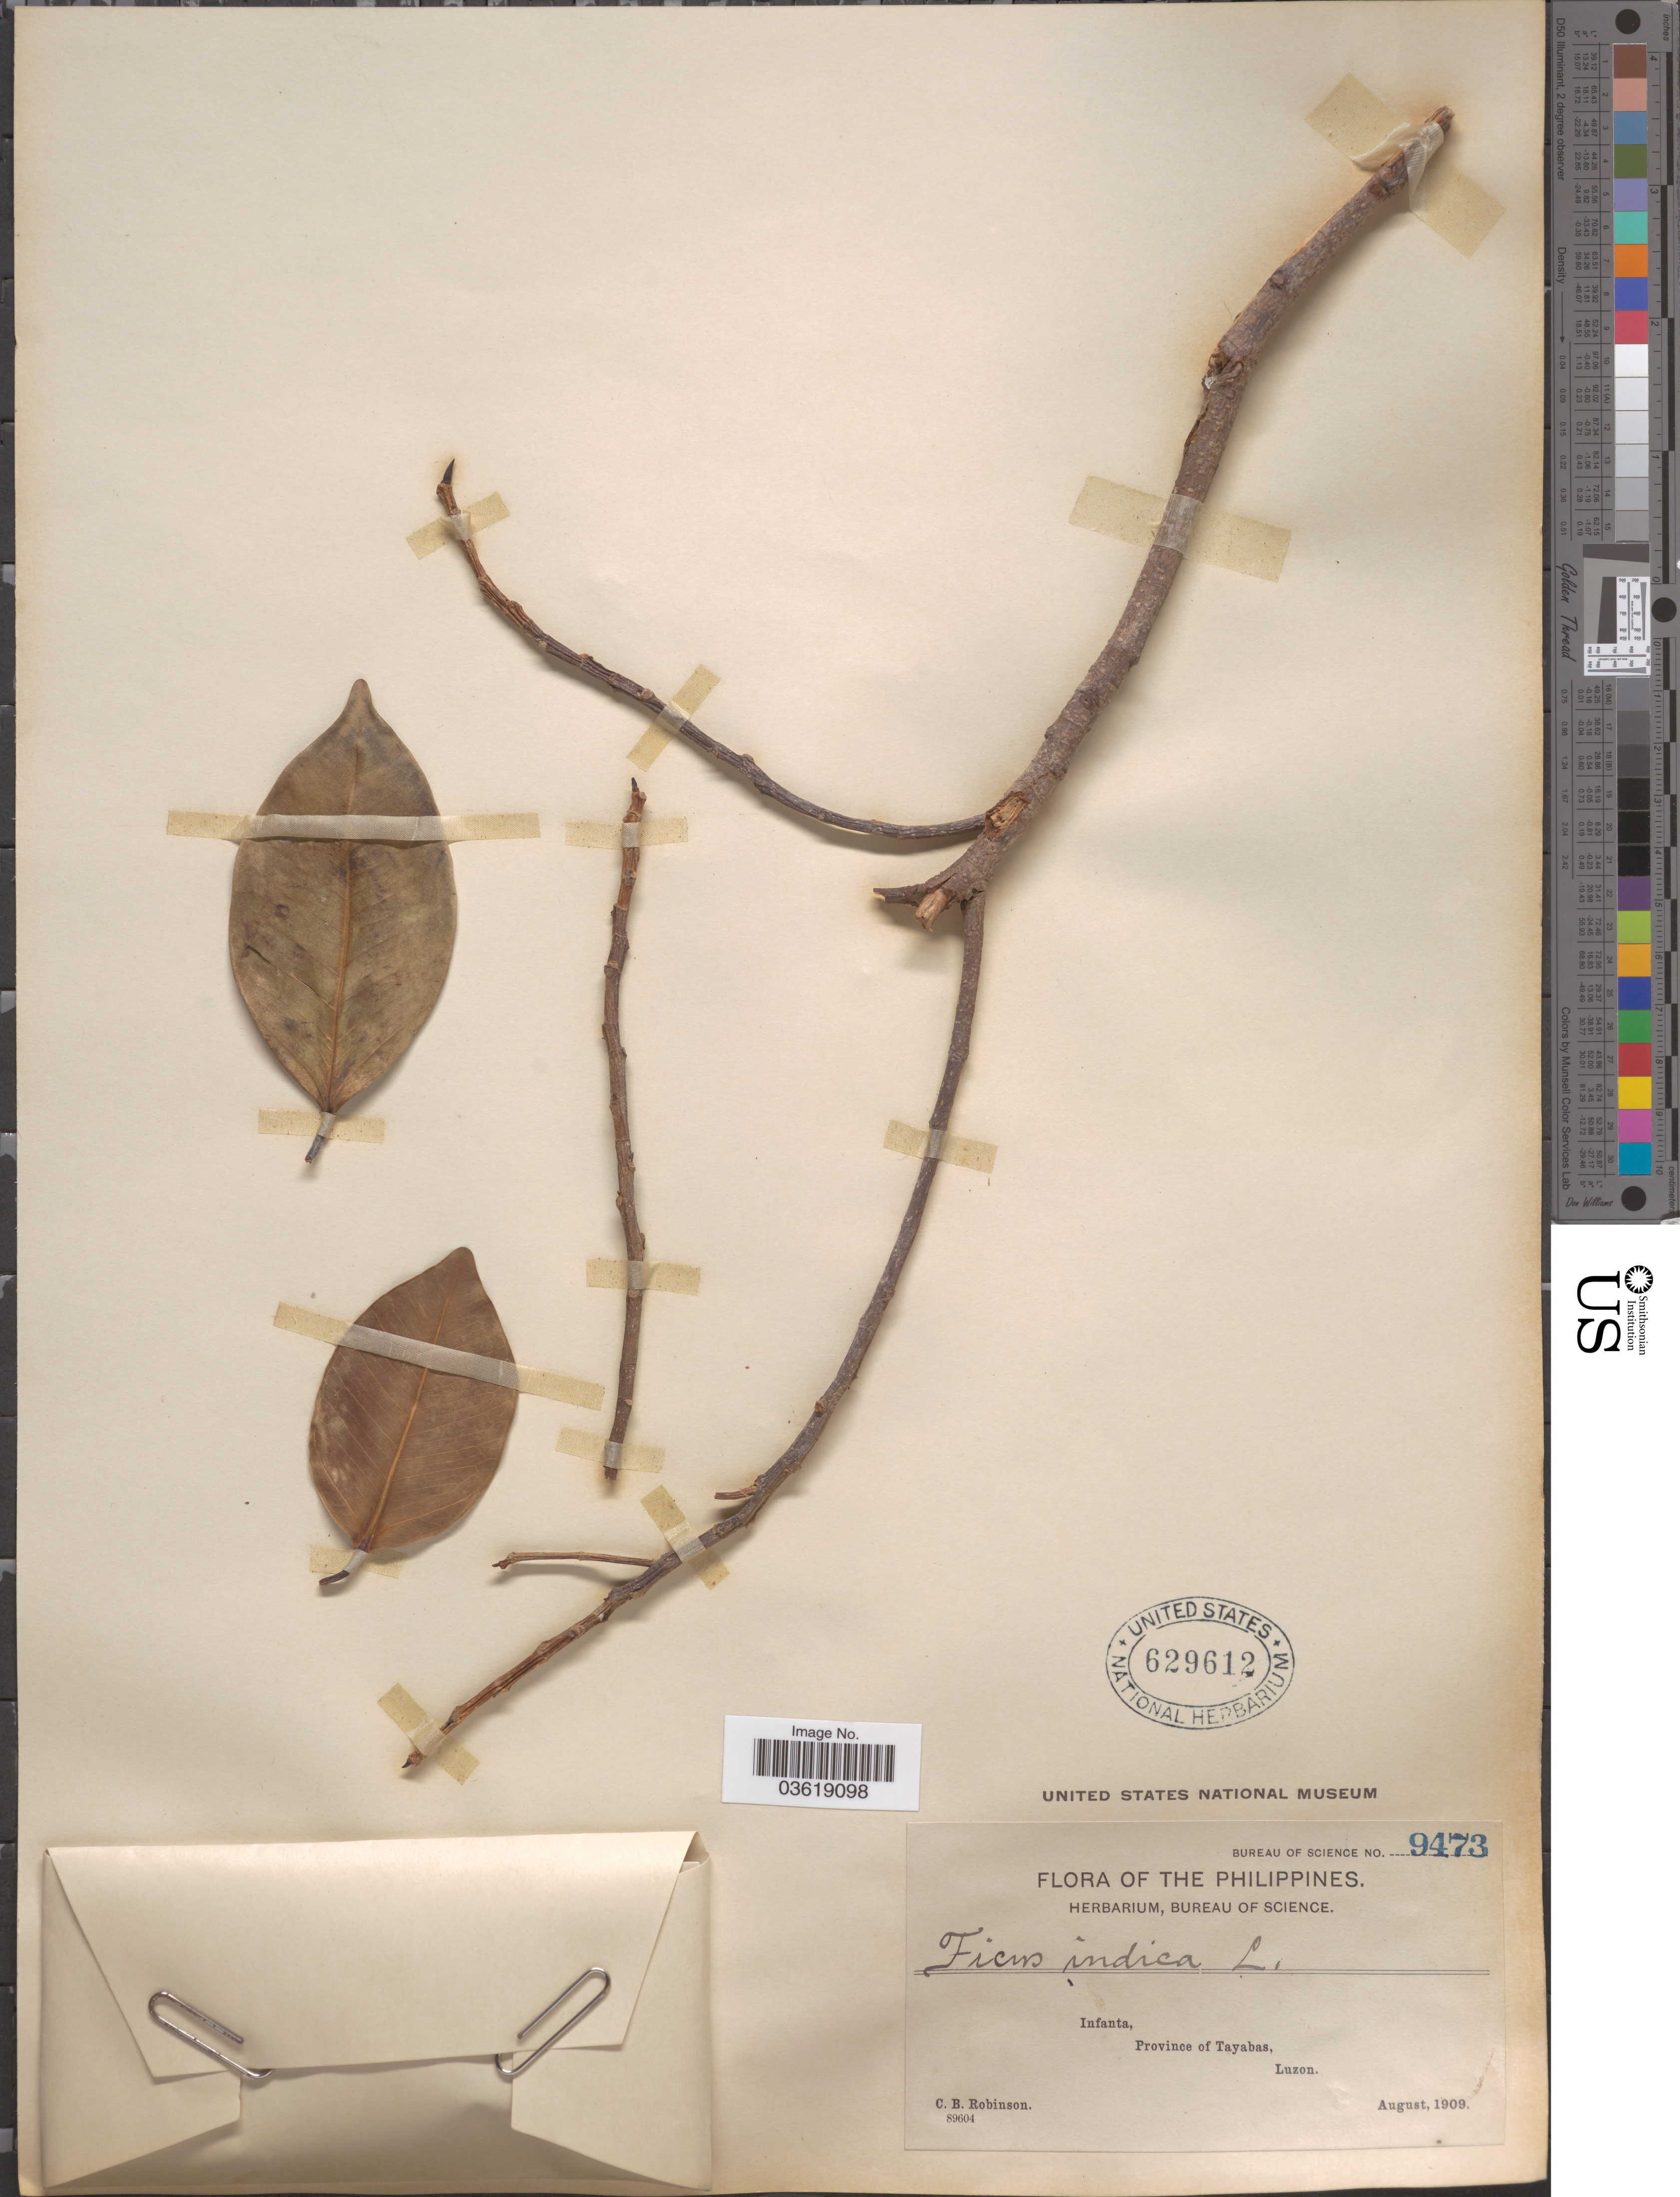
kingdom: Plantae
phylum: Tracheophyta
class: Magnoliopsida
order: Rosales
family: Moraceae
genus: Ficus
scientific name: Ficus indica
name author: L.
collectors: C. Robinson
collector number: Bureau of Science 9473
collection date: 1909-08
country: Philippines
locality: Infanta, Province of Tayabas, Luzon.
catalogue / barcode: US 629612